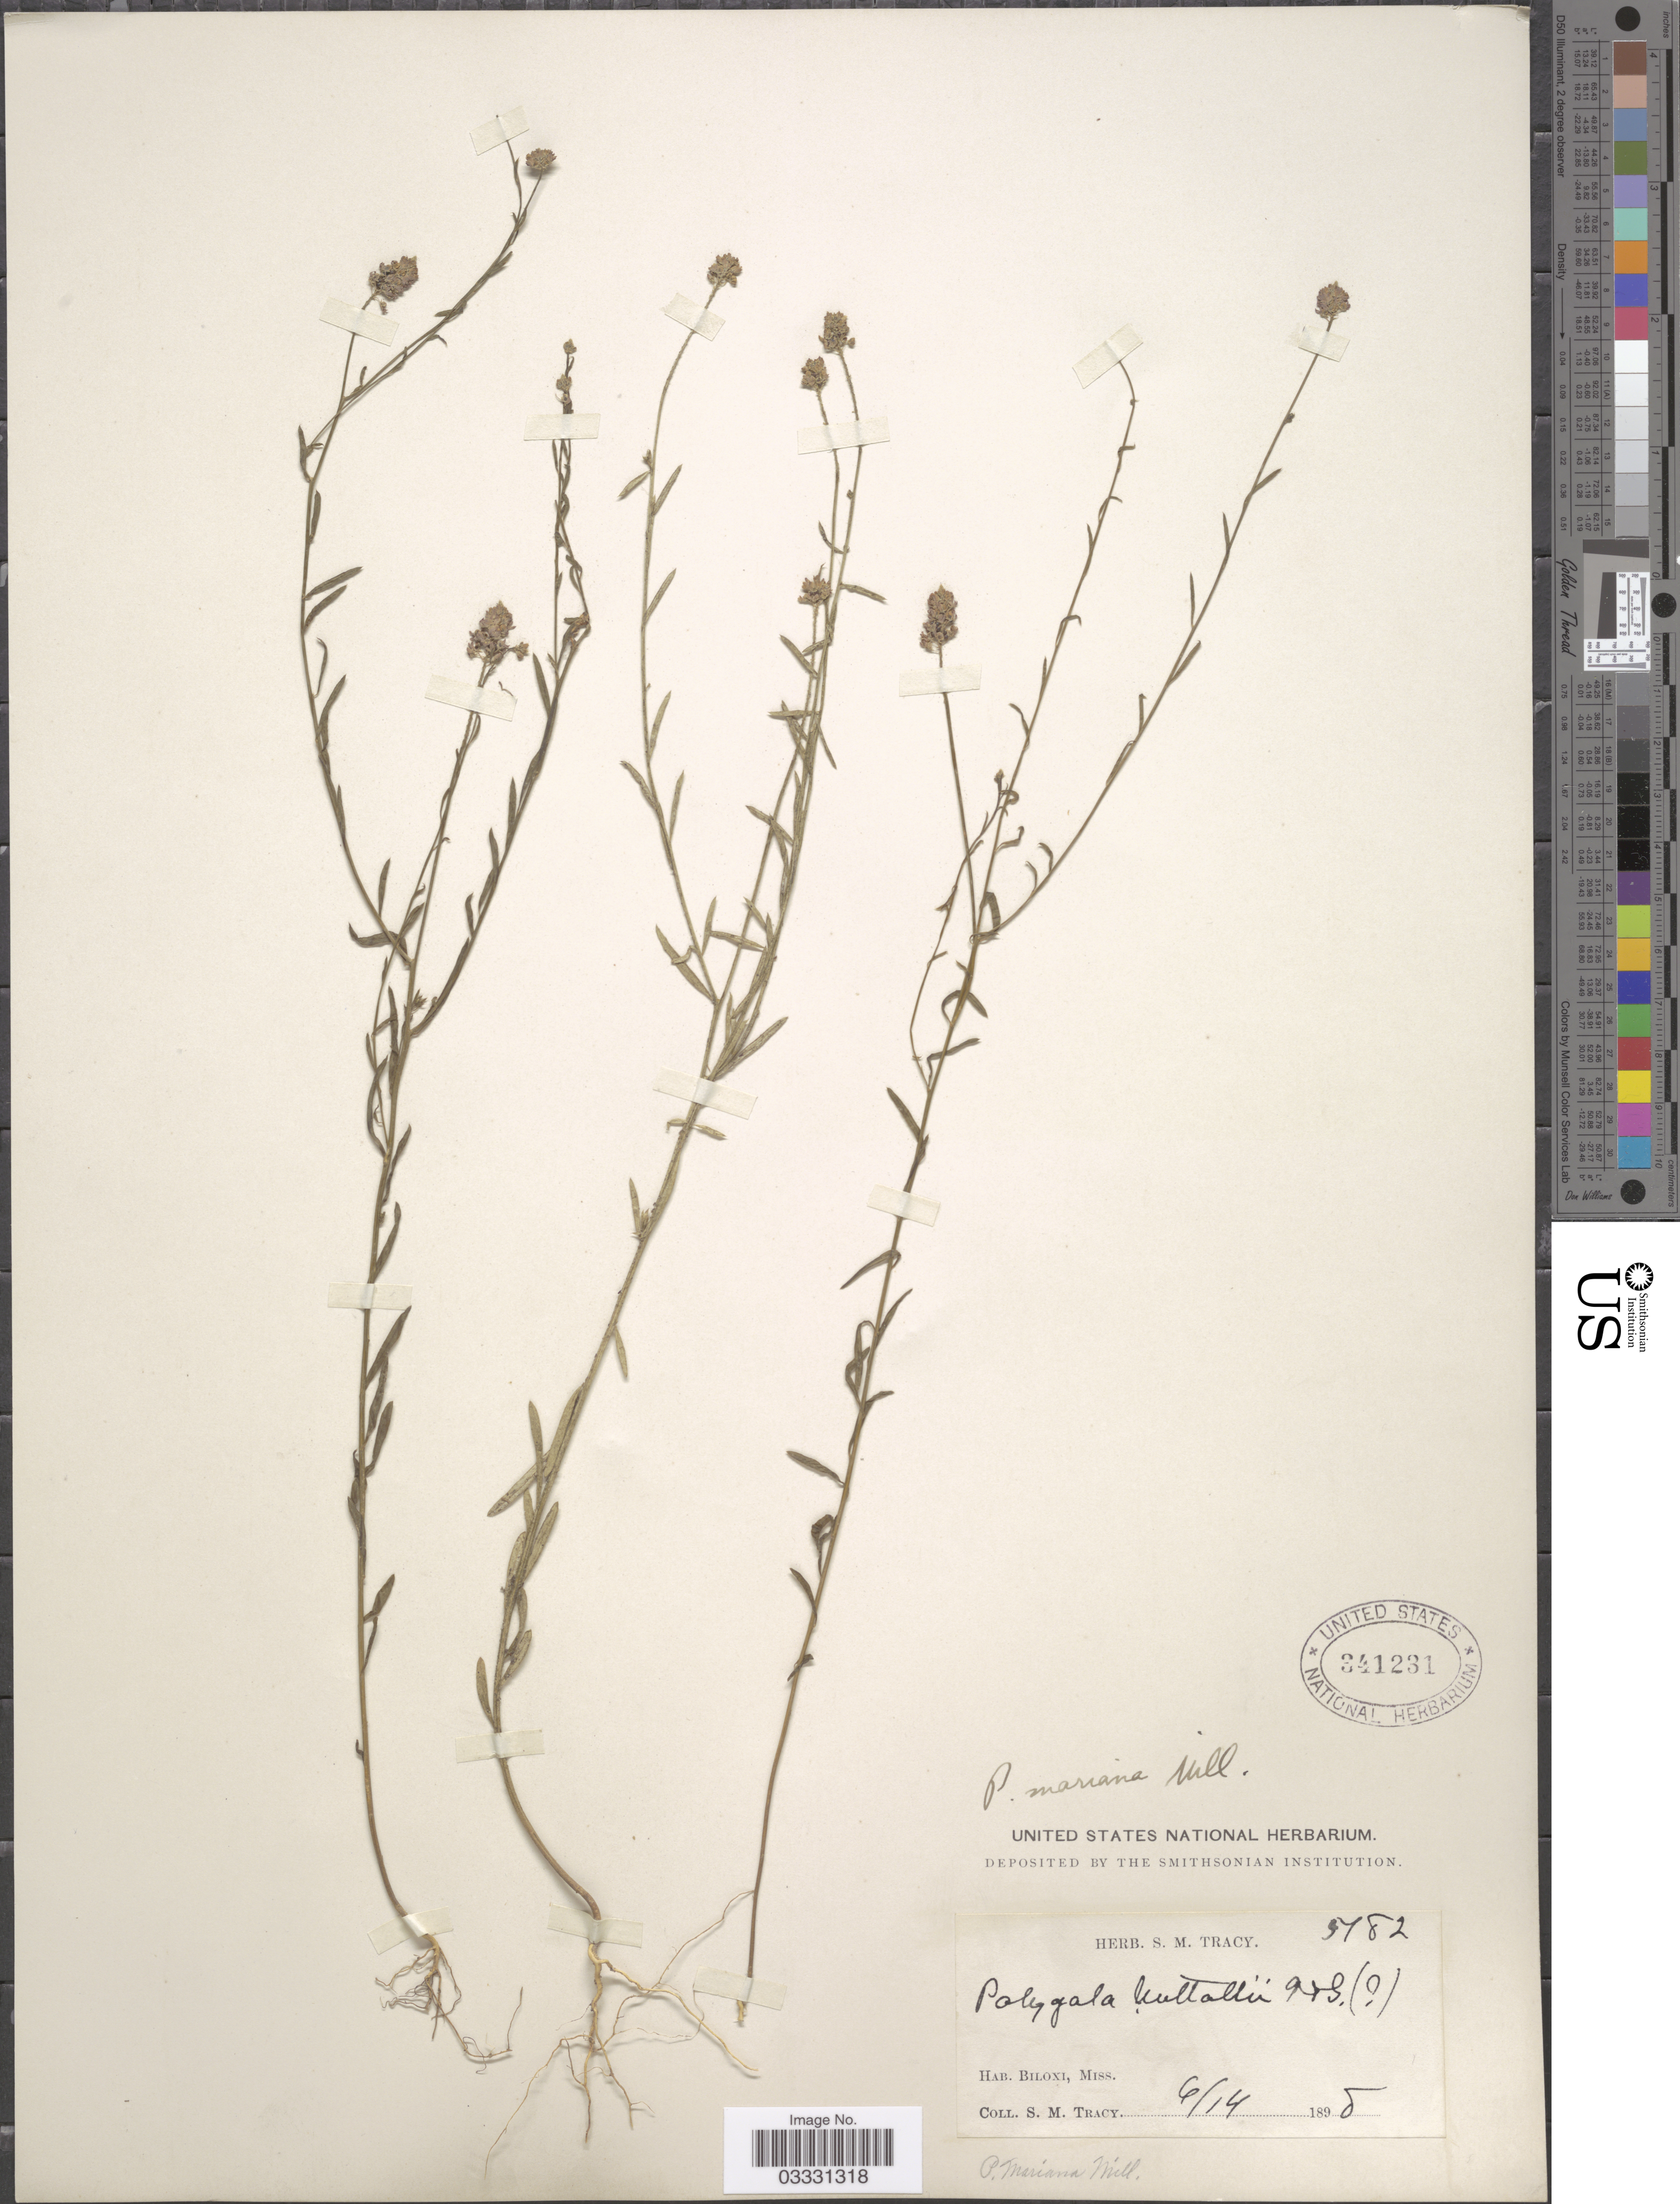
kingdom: Plantae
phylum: Tracheophyta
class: Magnoliopsida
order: Fabales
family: Polygalaceae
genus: Polygala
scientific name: Polygala mariana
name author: Mill.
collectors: S. M. Tracy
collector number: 5782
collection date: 1898-06-14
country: United States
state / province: Mississippi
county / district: Harrison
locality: Biloxi.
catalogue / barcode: US 341231